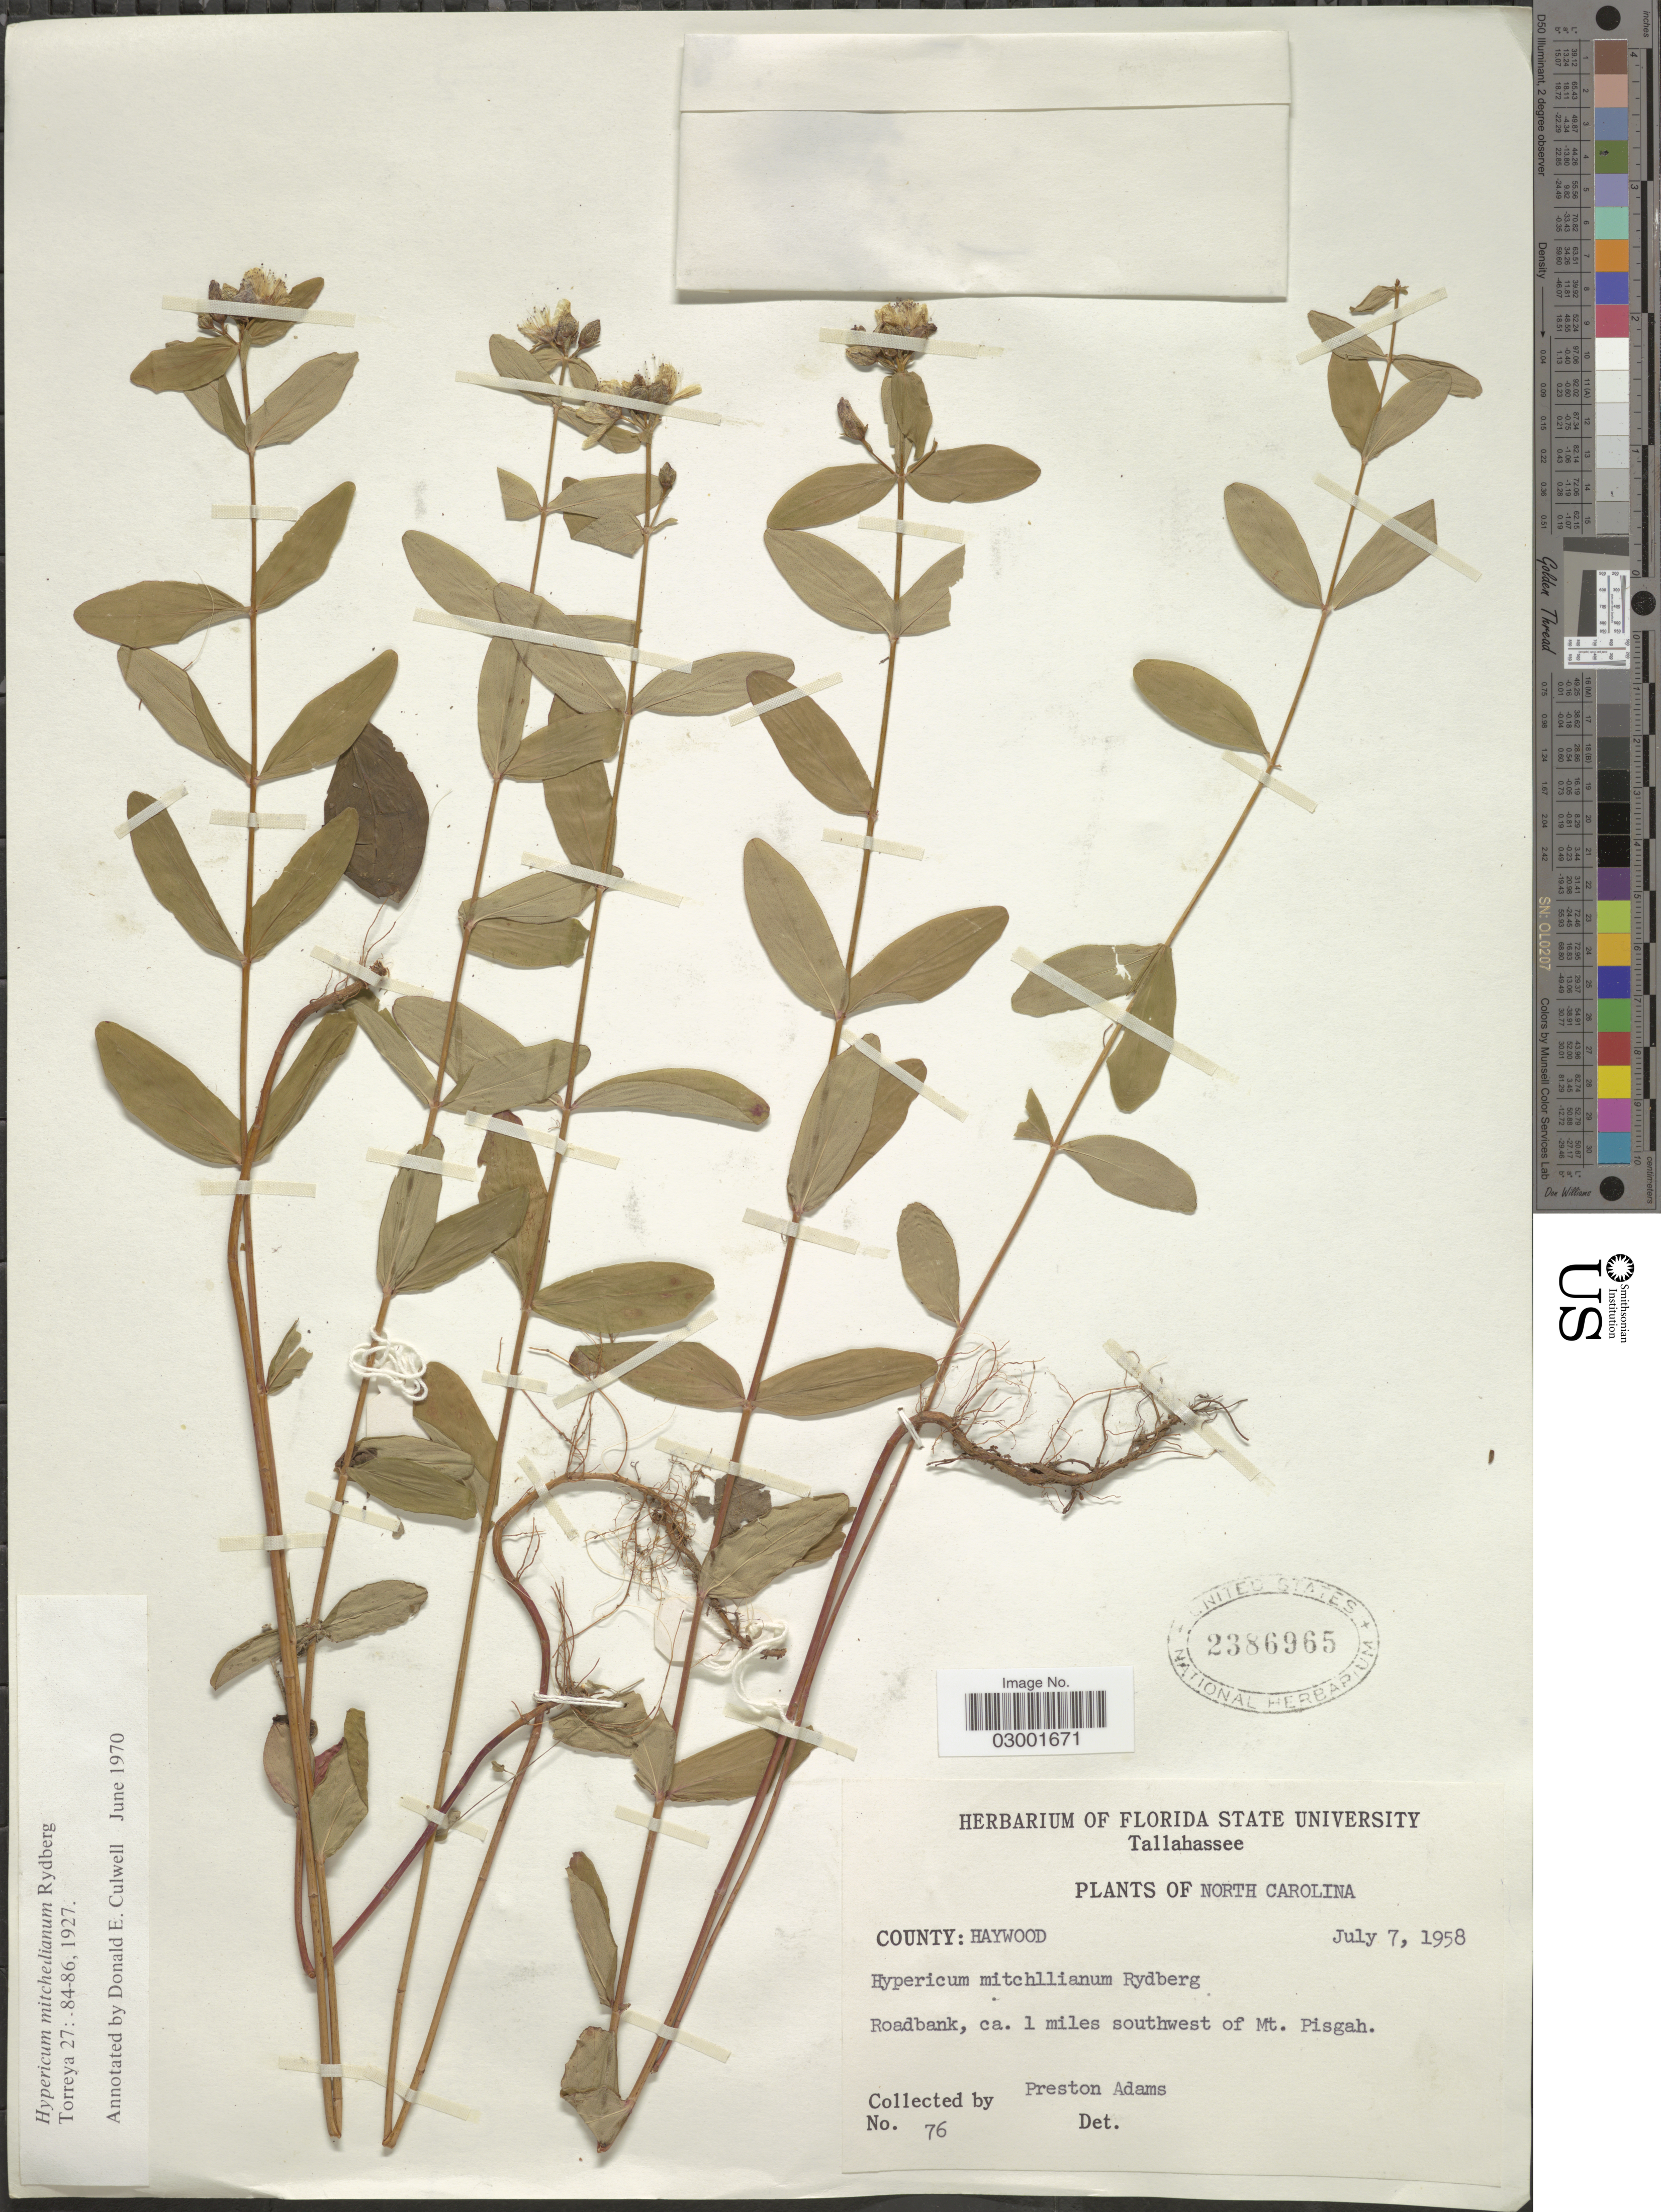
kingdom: Plantae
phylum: Tracheophyta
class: Magnoliopsida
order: Malpighiales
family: Hypericaceae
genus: Hypericum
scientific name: Hypericum x mitchellianum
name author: Rydb.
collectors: P. Adams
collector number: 76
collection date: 1958-07-07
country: United States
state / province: North Carolina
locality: County: Haywood. Roadbank, ca. 1 miles southwest of Mt. Pisgah.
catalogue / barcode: US 2386965